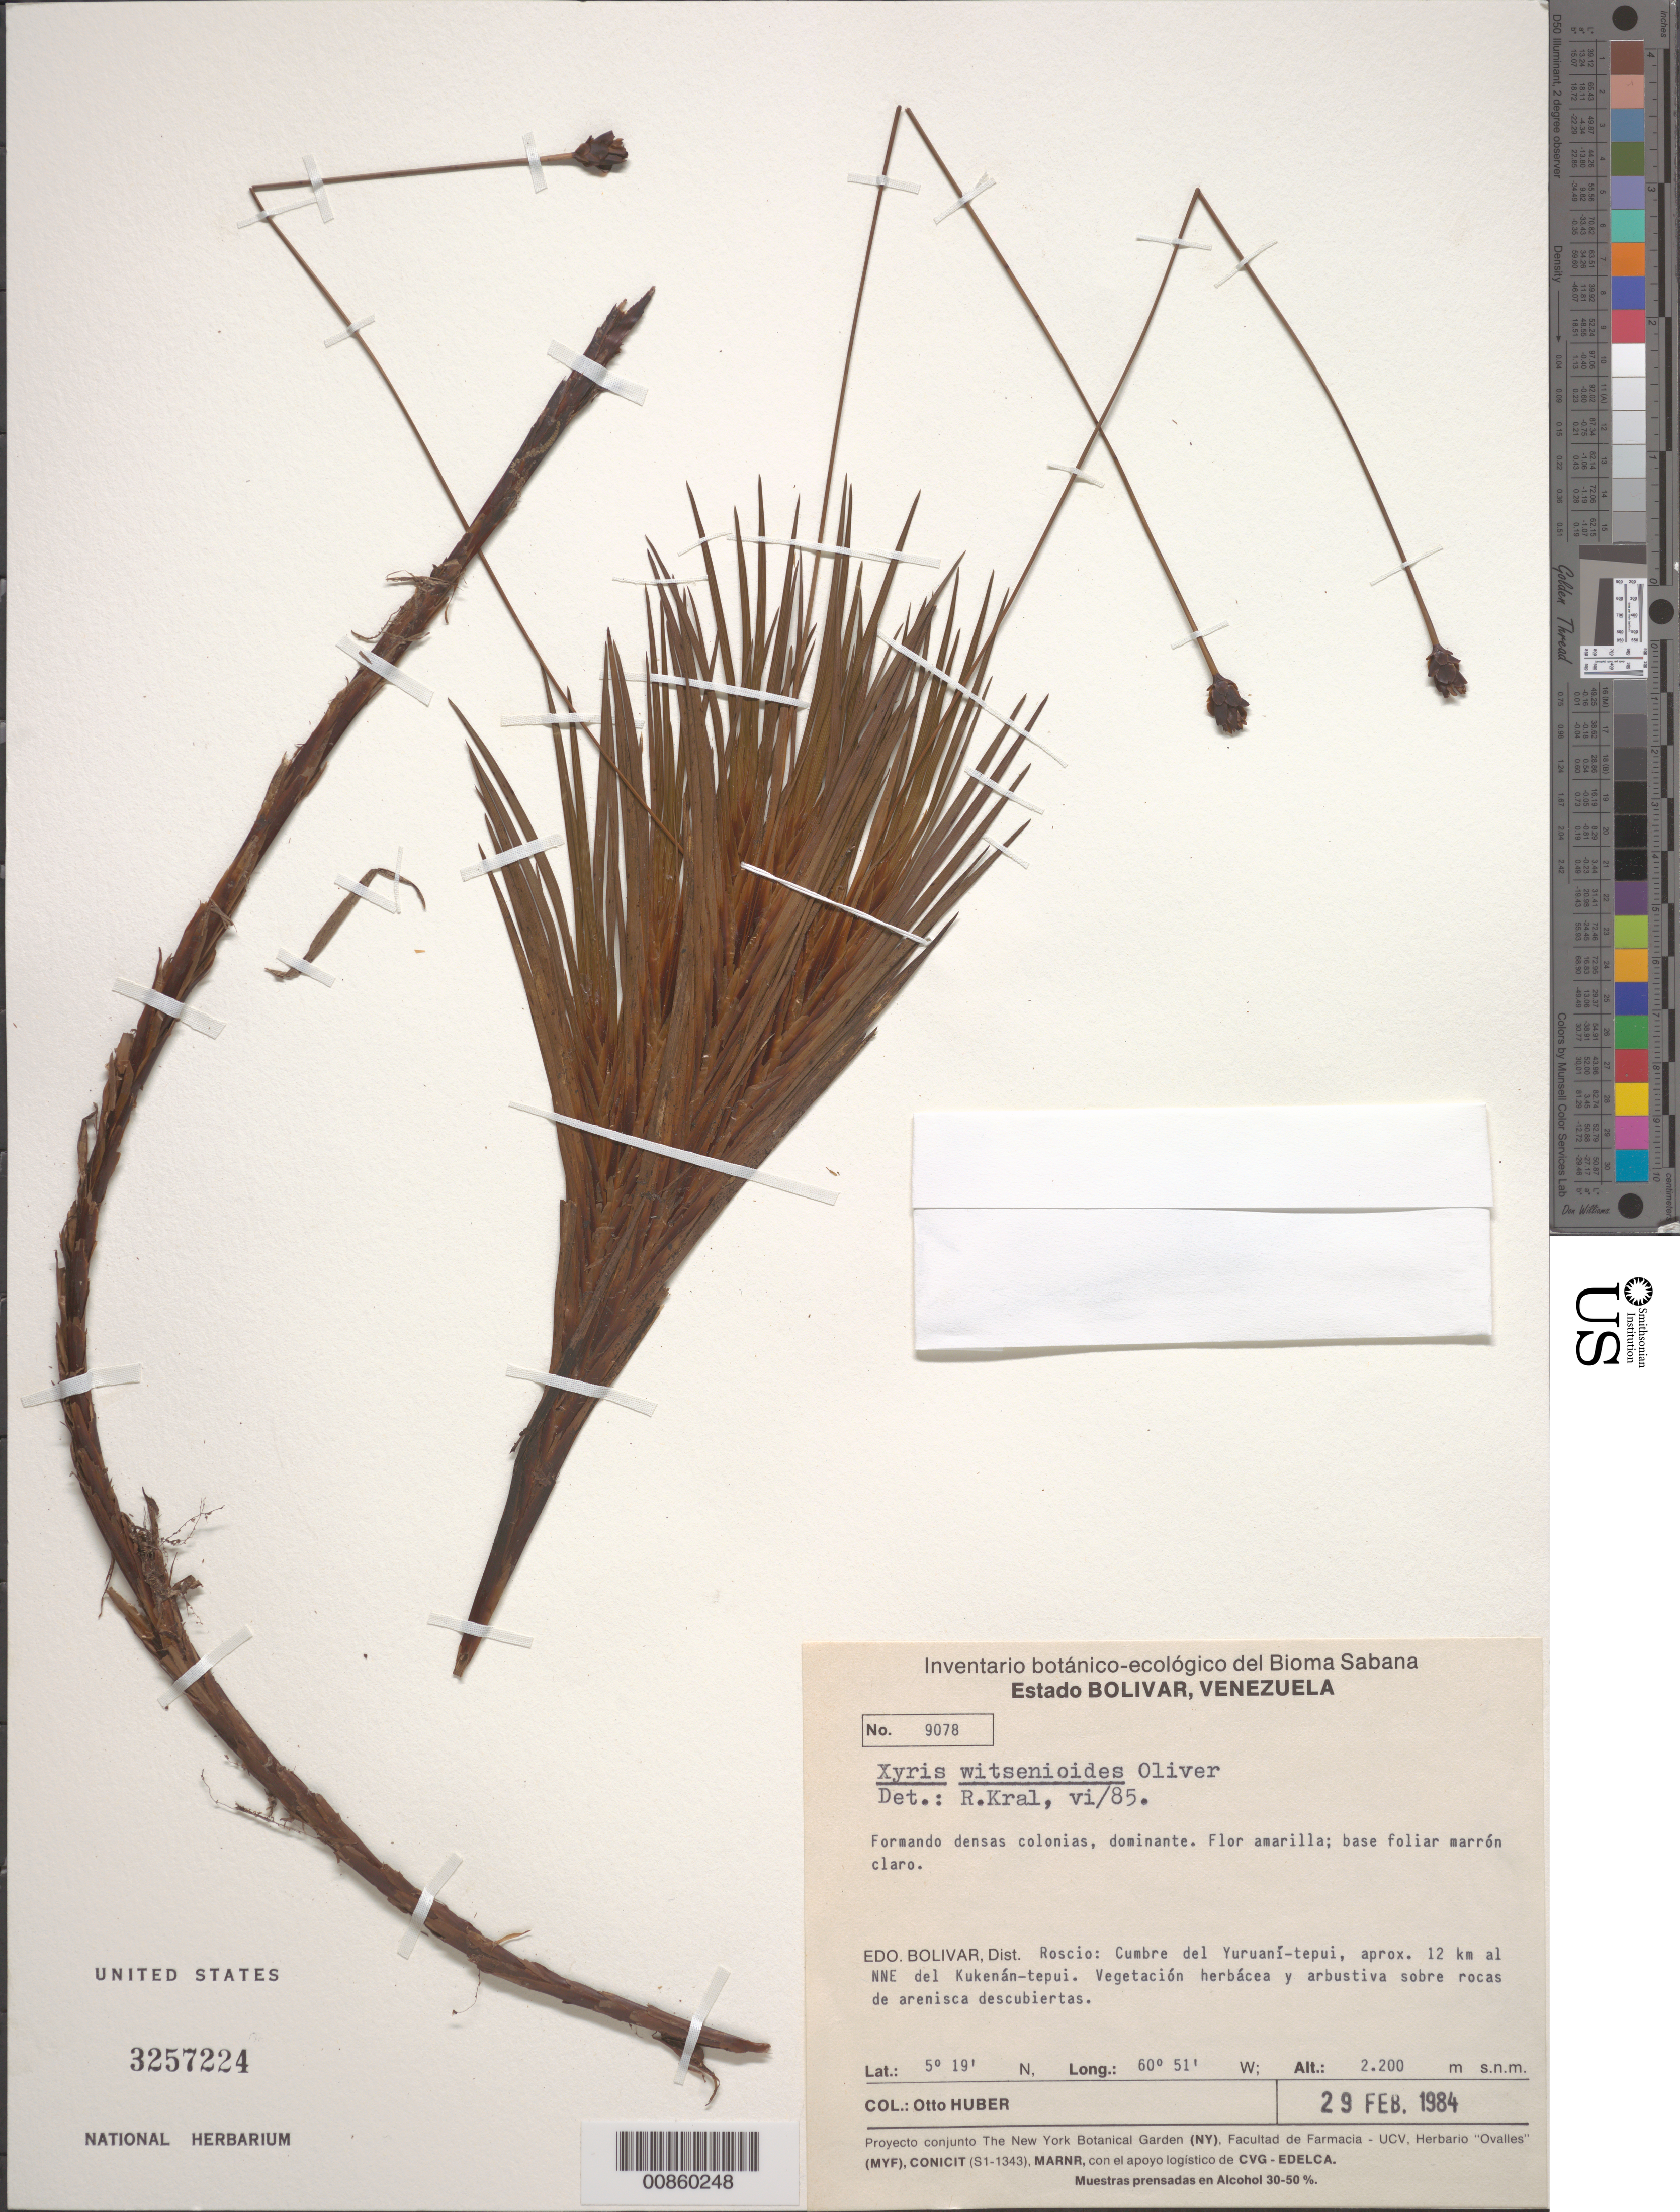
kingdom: Plantae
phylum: Tracheophyta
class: Liliopsida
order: Poales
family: Xyridaceae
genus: Xyris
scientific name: Xyris witsenioides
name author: Oliv. ex Thurn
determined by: Kral, Robert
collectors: O. Huber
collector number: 9078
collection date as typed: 29-Feb-84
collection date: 1984-02-29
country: Venezuela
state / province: Bolívar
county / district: Roscio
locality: Yuraní-tepuí, cumbre, 12 km NNE del Kukenán-tepuí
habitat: Vegetación herbácea y arbustiva sobre rocas de arenisca descubiertas.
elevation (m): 2200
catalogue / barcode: US 3257224